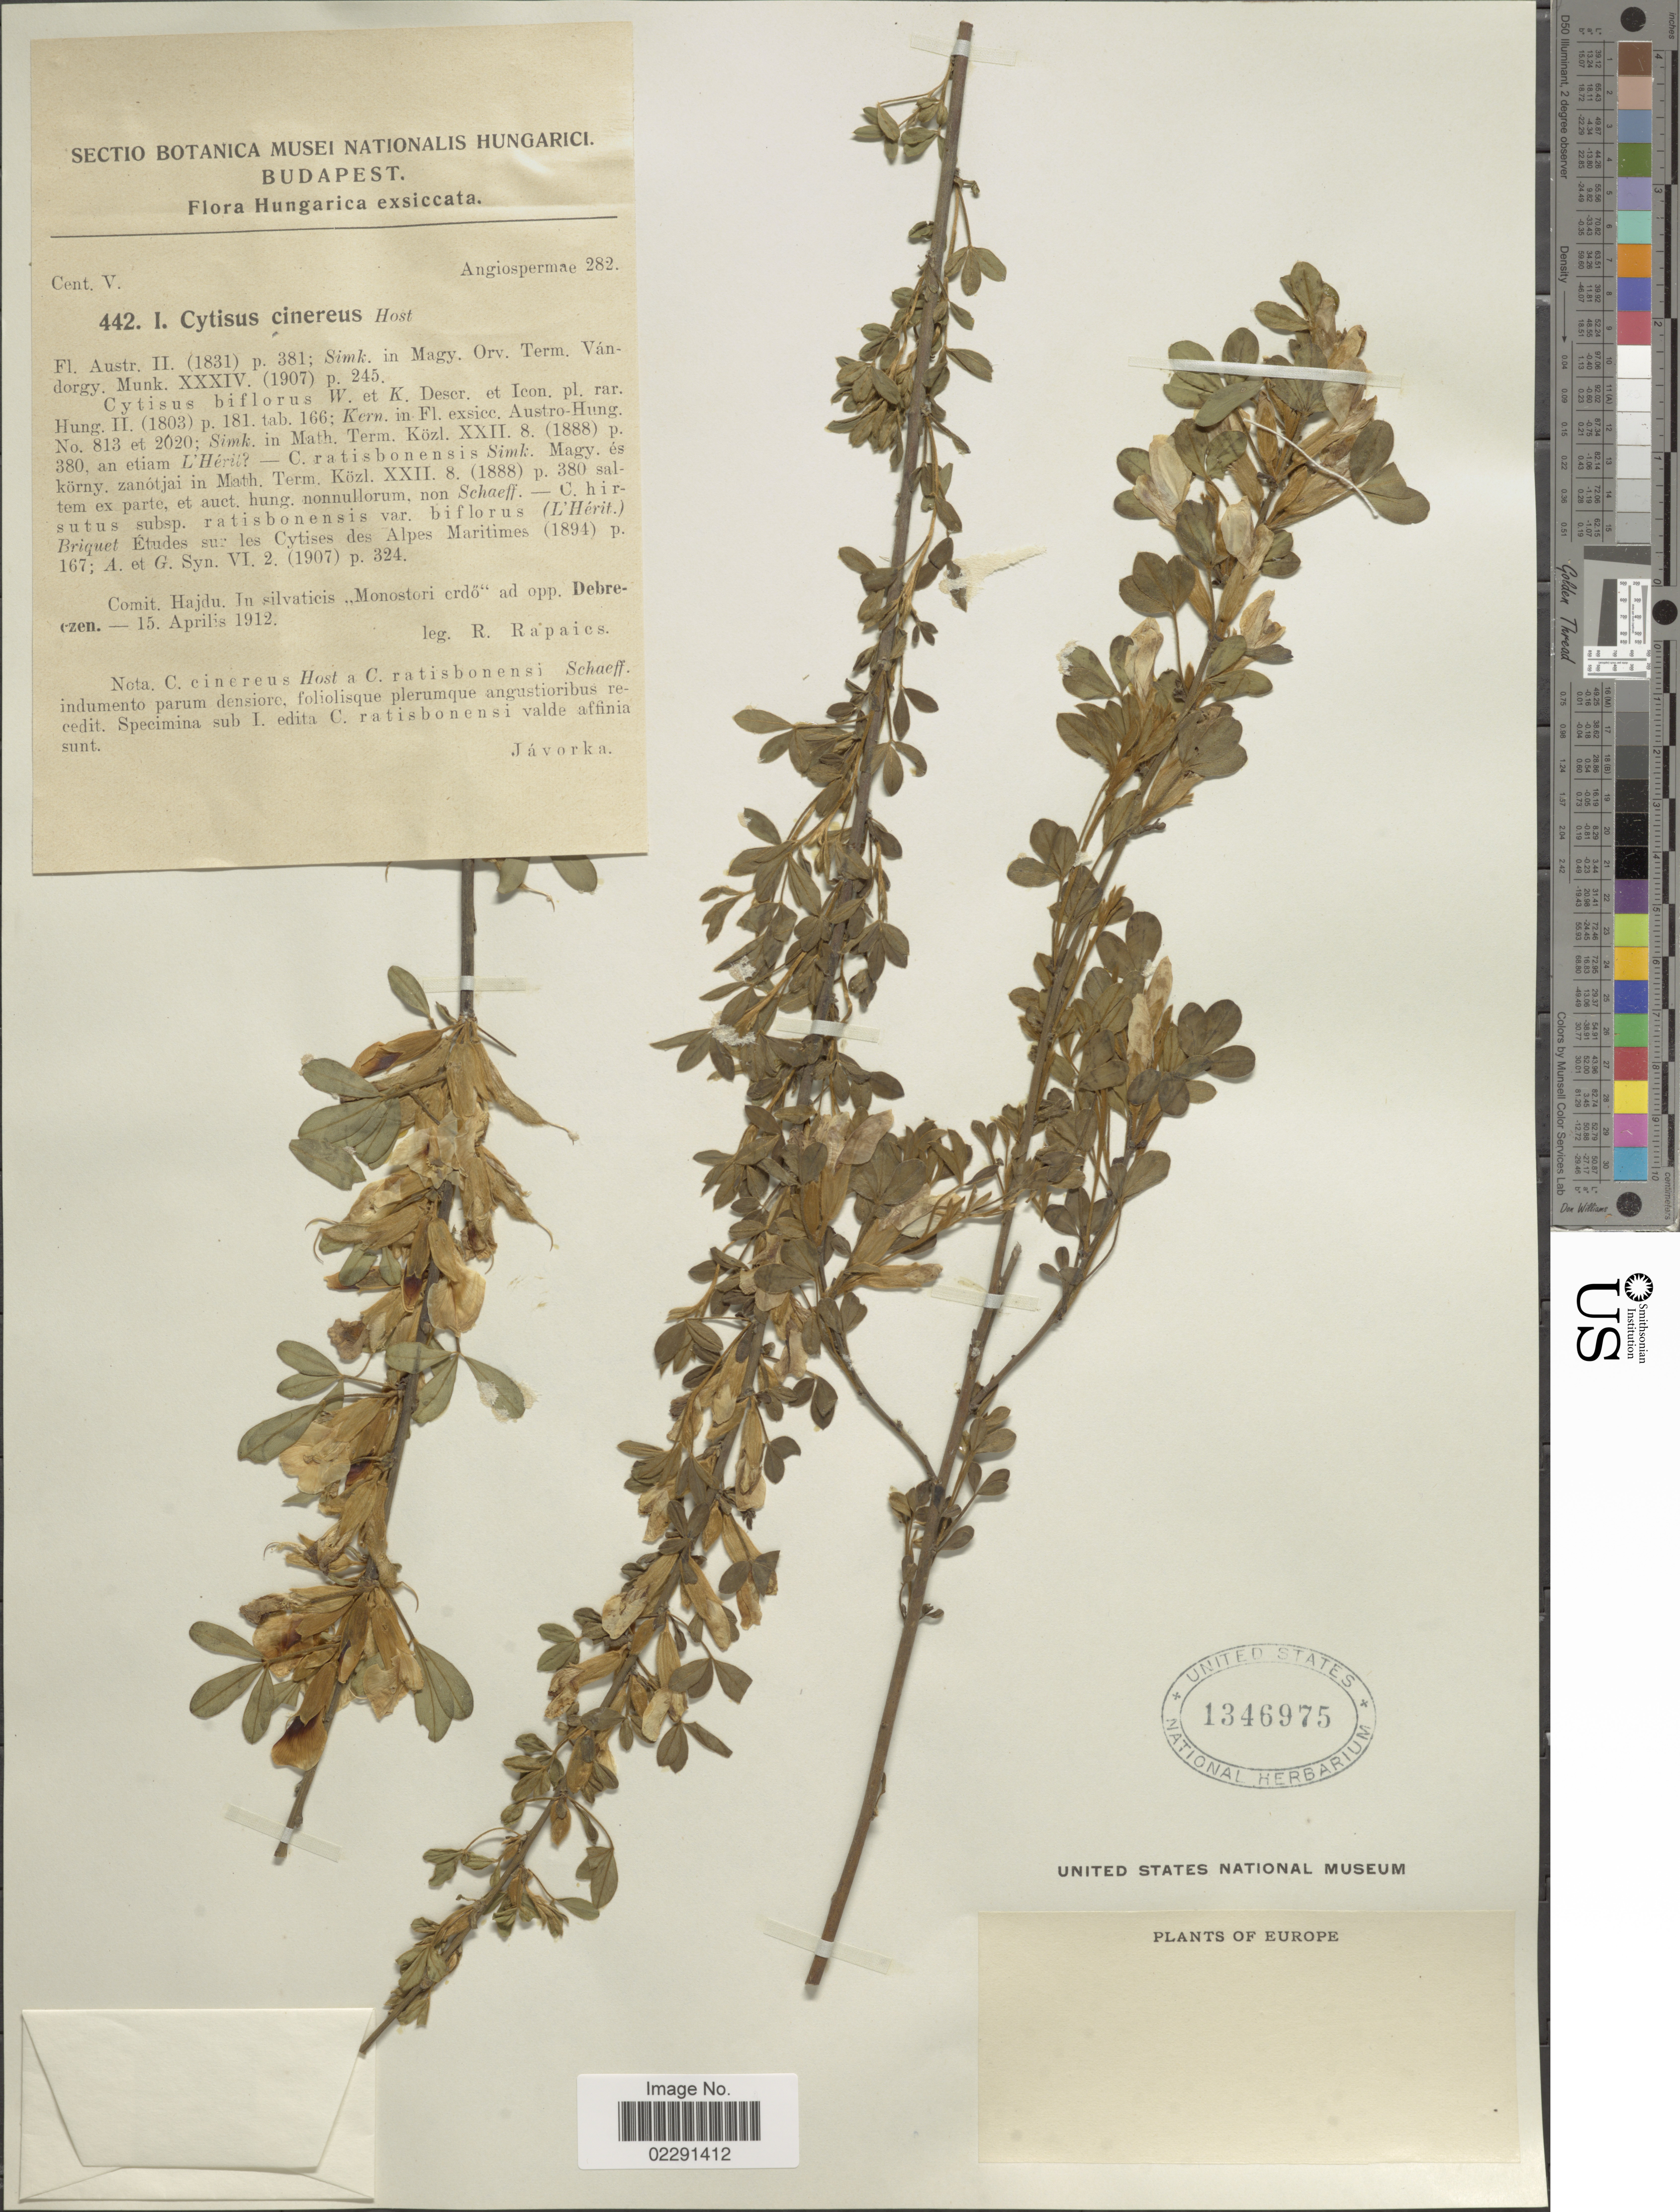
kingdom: Plantae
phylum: Tracheophyta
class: Magnoliopsida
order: Fabales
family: Fabaceae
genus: Cytisus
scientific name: Cytisus ratisbonensis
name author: Schaeff.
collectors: R. Rapaics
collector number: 442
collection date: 1912-04-15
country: Hungary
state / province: Debrecen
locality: Comit, Haijdu, in silvaticis "Monostori erdo"ad opp. Debreczen.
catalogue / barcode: US 1346975